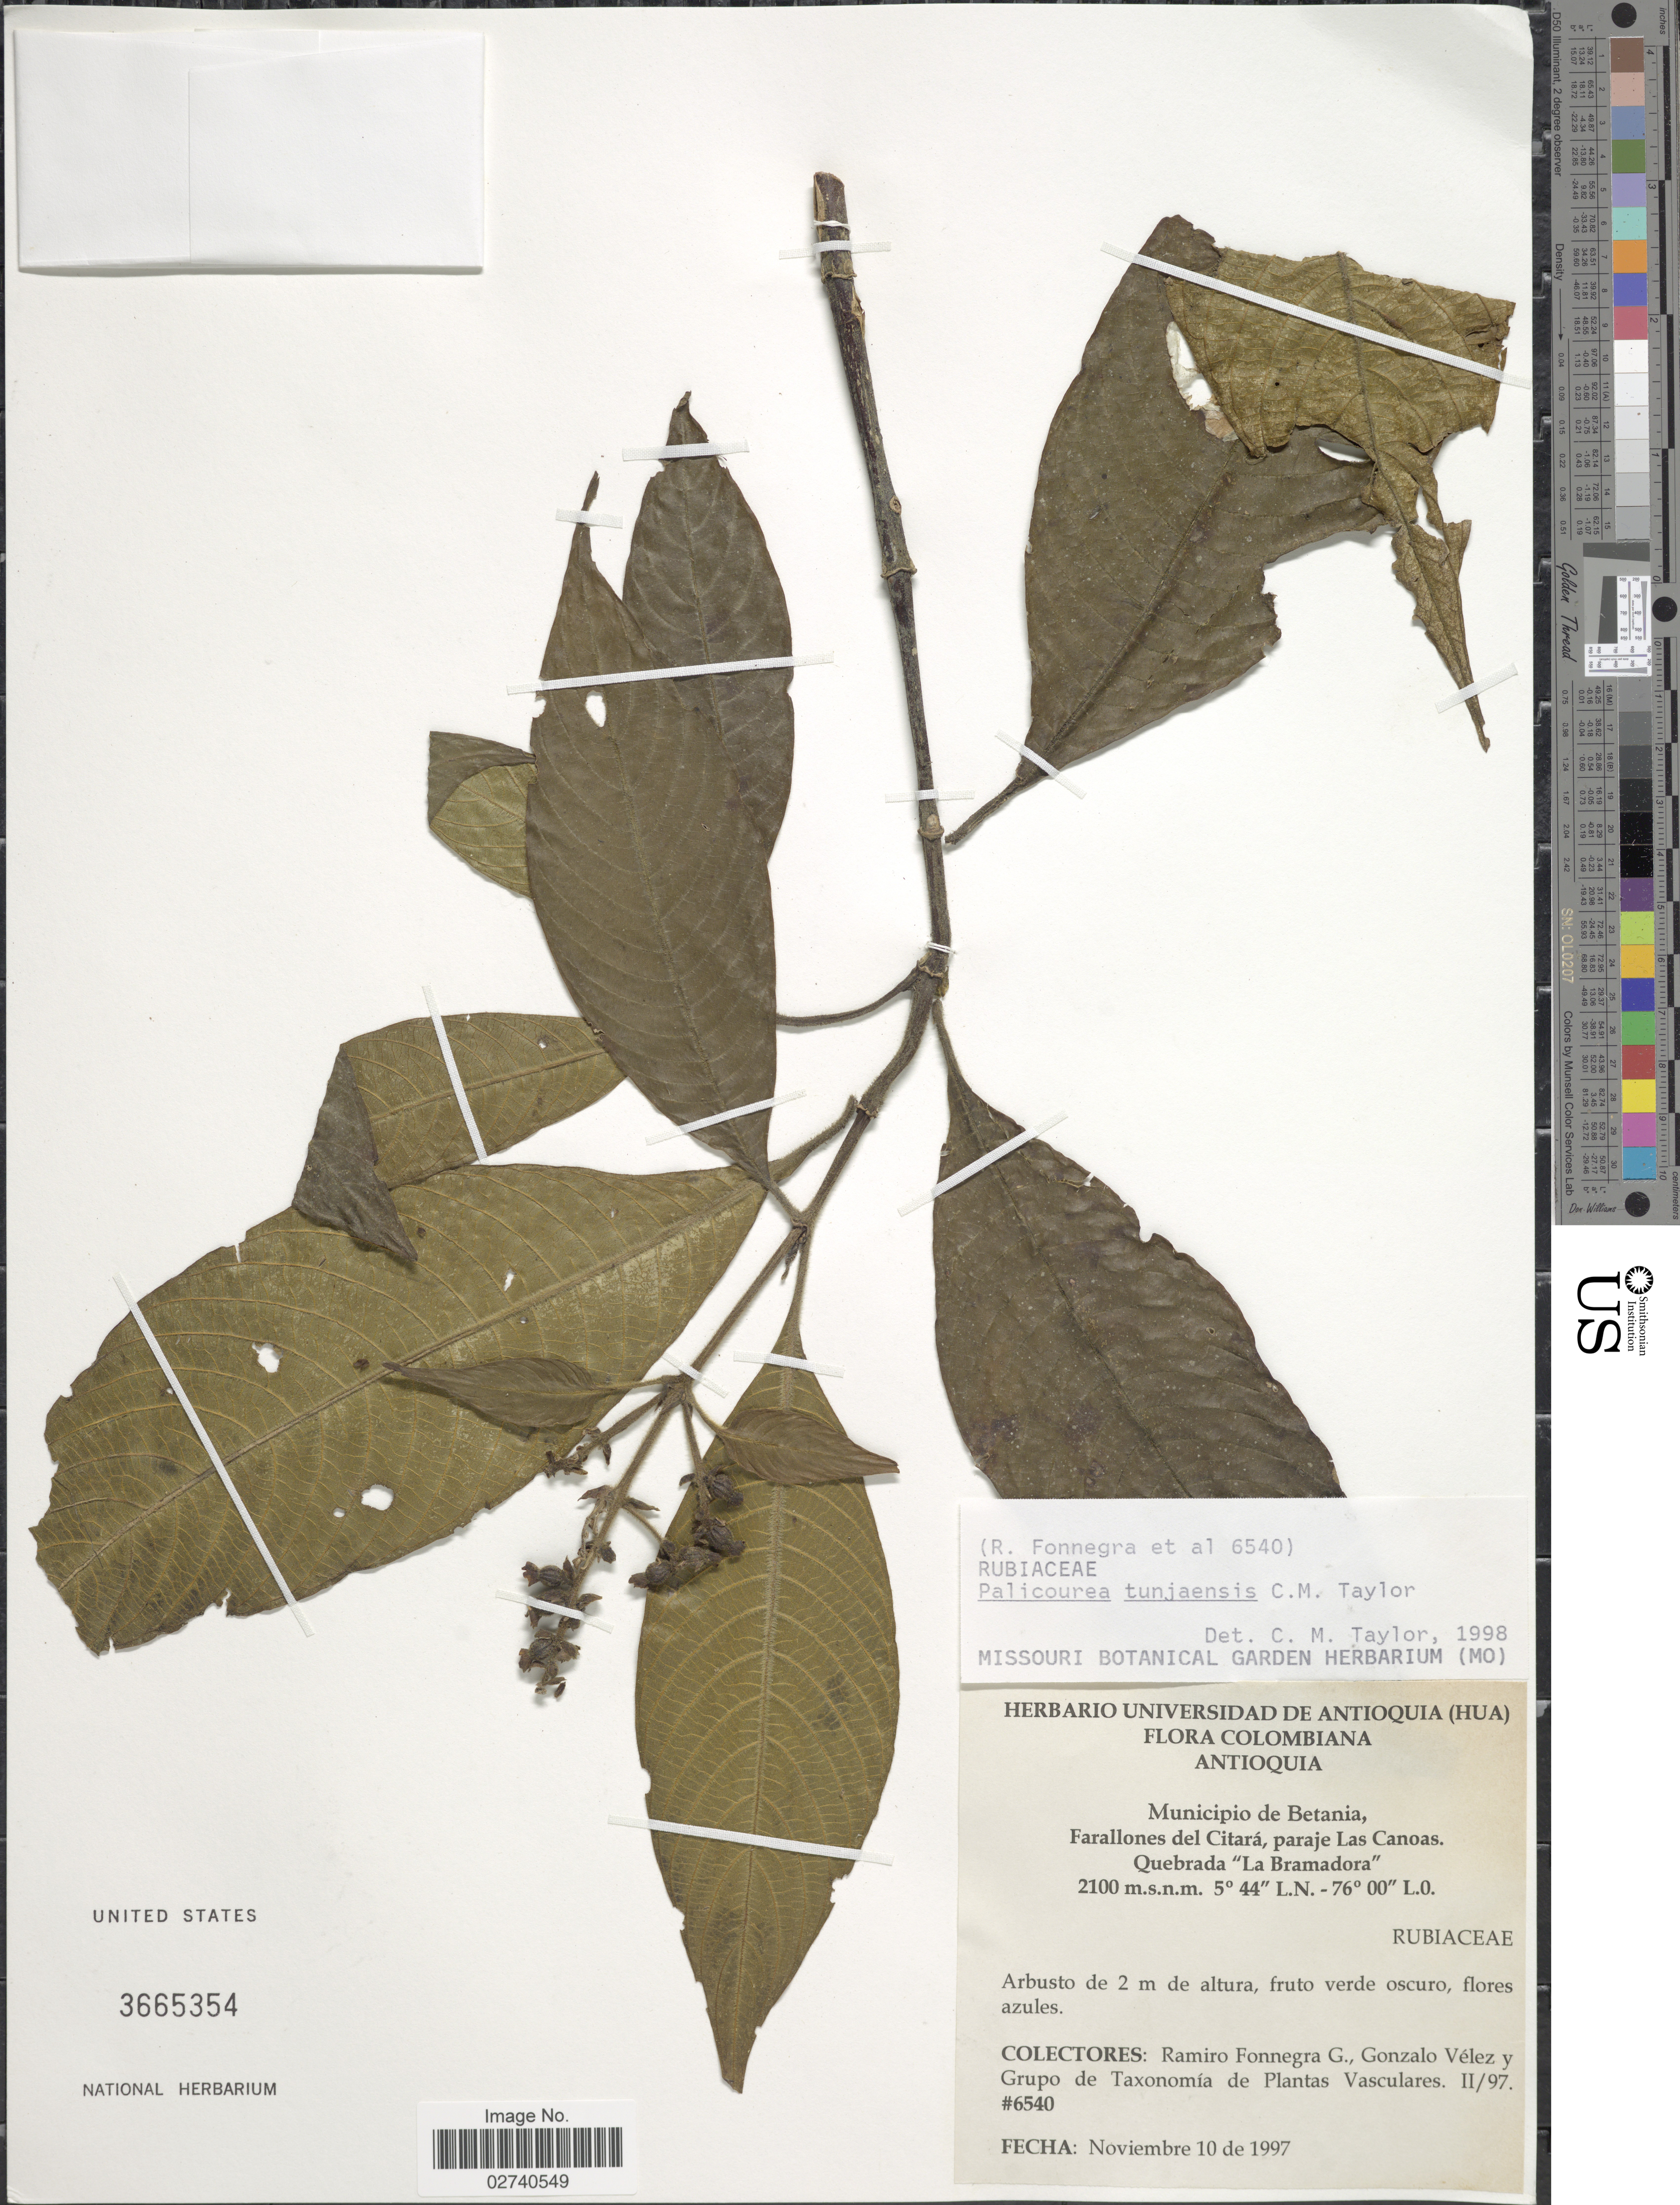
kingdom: Plantae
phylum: Tracheophyta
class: Magnoliopsida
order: Gentianales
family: Rubiaceae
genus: Palicourea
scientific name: Palicourea tunjaensis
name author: C.M. Taylor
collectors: R. Fonnegra G. & G. Velez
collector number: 6540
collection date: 1997-11-10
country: Colombia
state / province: Antioquia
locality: Municipio de Betania, Farallones del Citara, paraje Las Canoas. Quebrada "La Bramadora"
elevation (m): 2100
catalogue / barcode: US 3665354